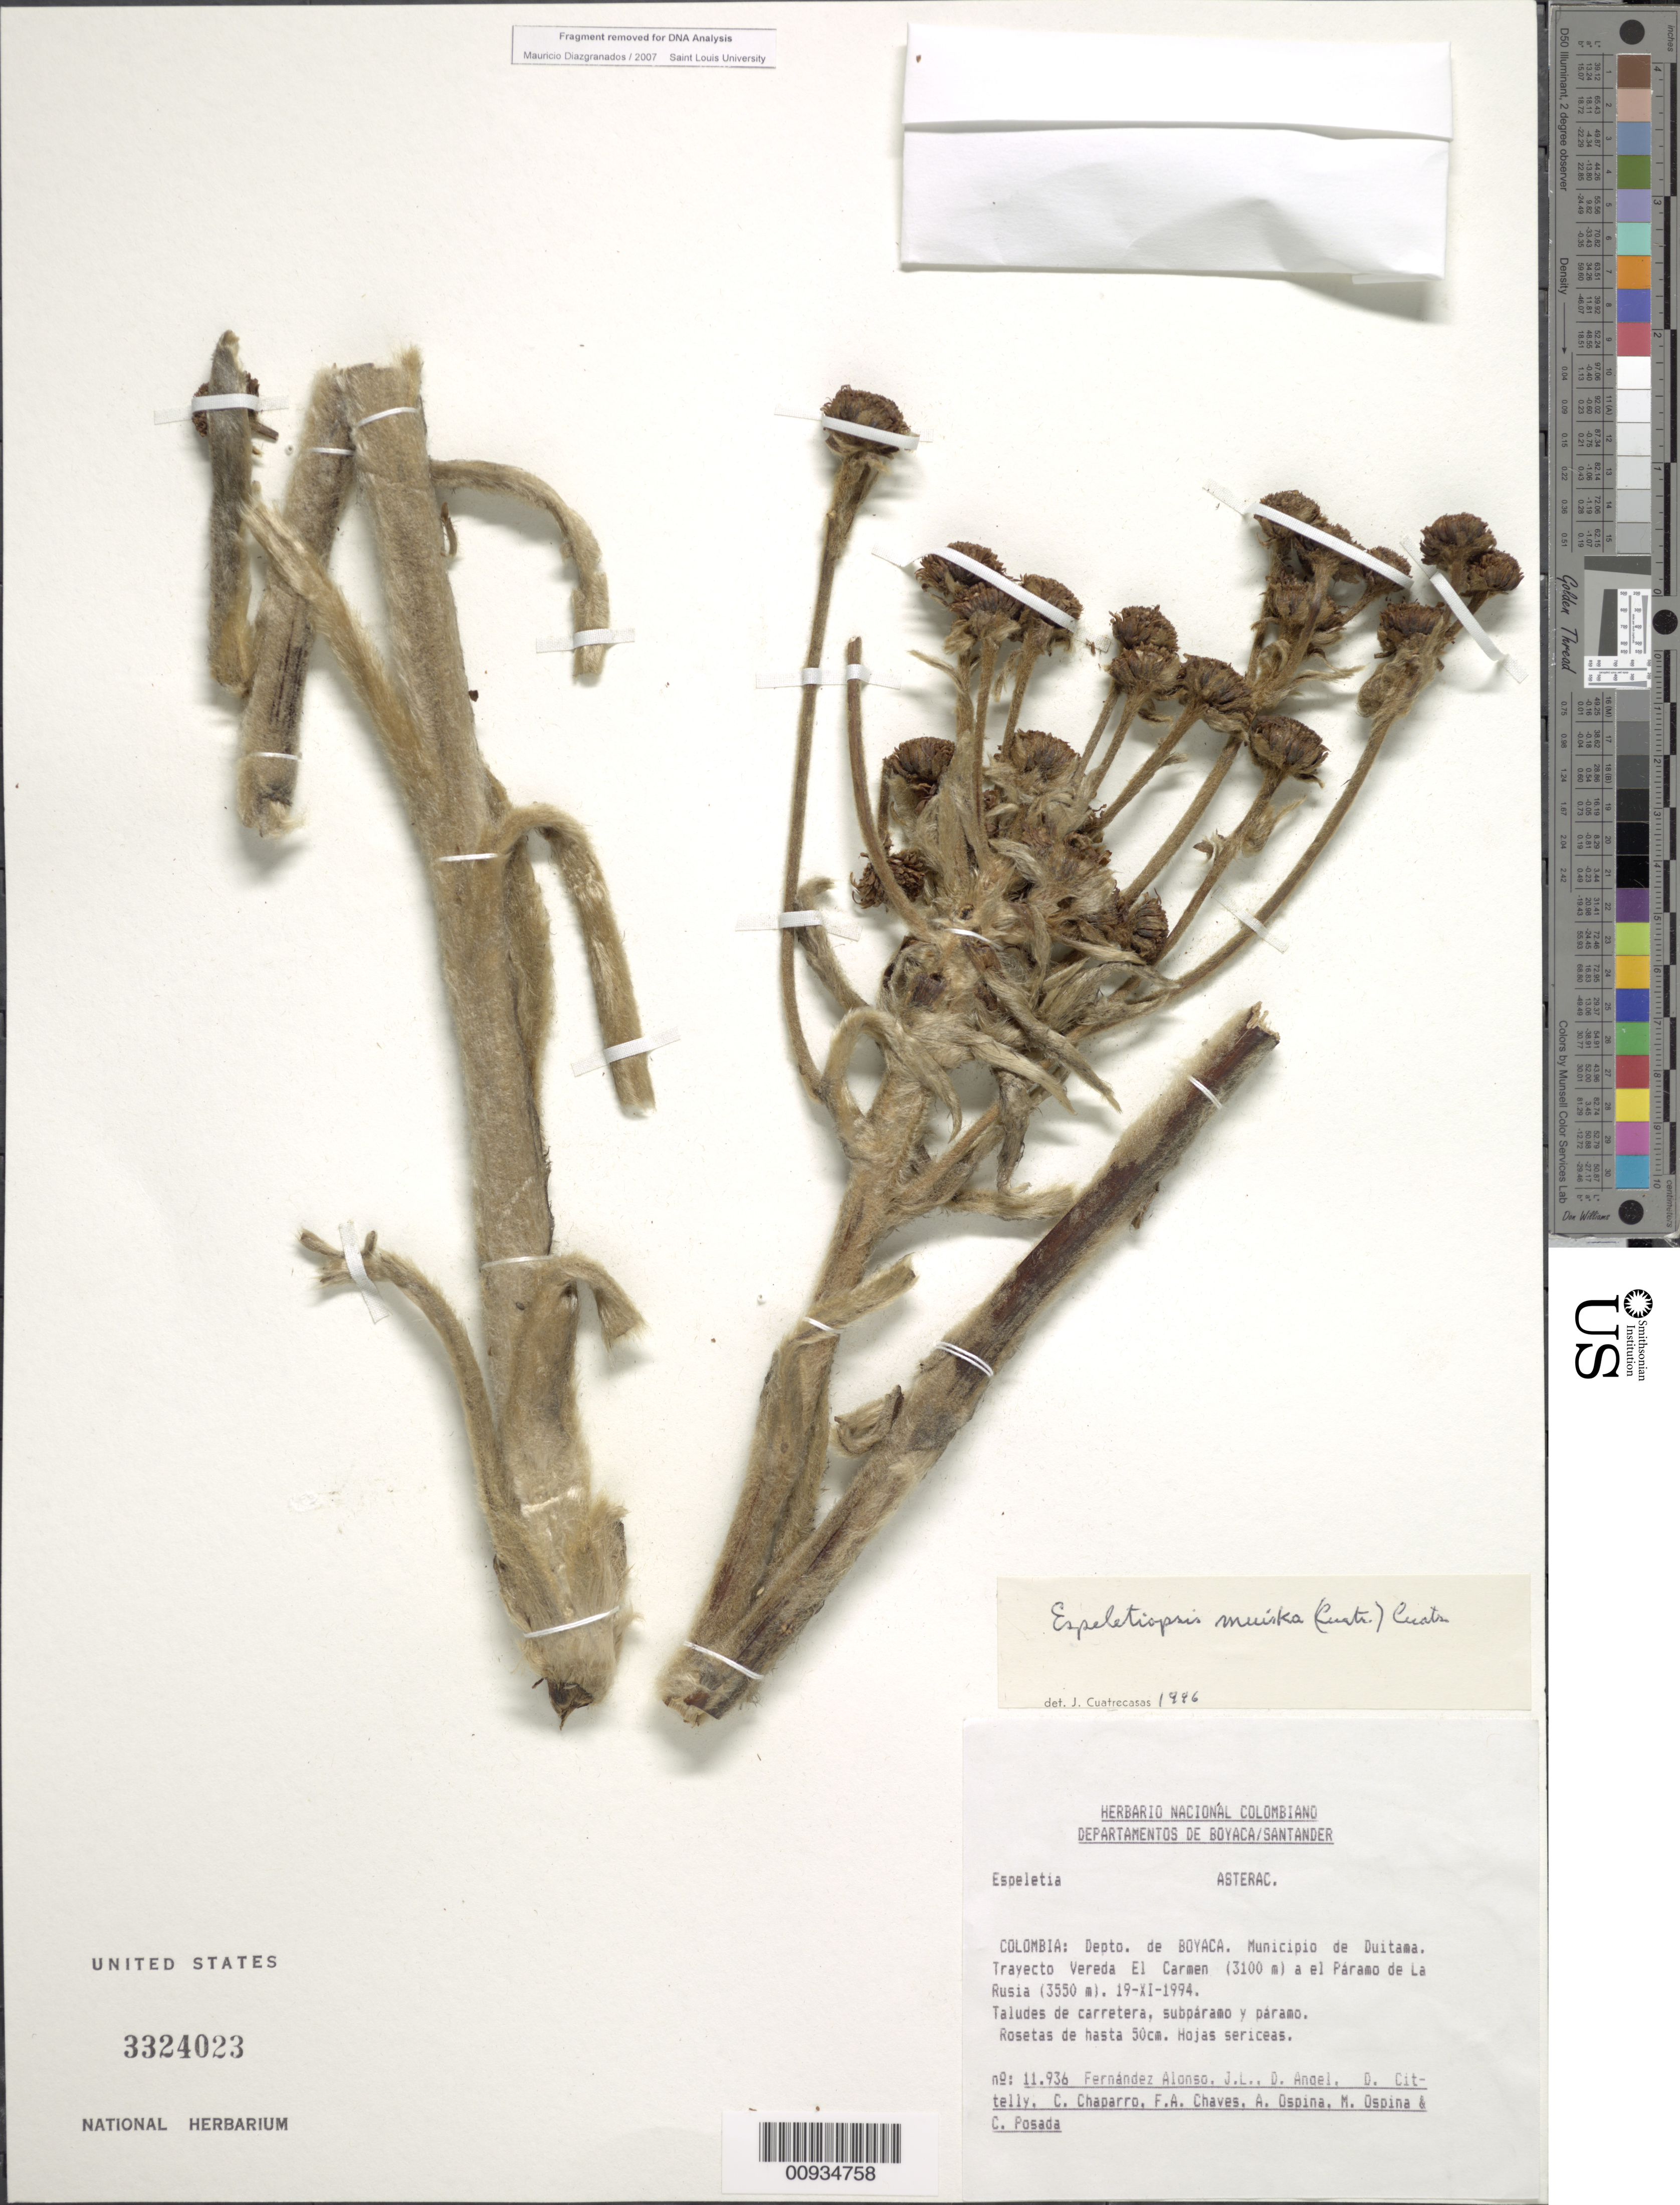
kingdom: Plantae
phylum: Tracheophyta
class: Magnoliopsida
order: Asterales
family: Asteraceae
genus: Espeletiopsis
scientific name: Espeletiopsis muiska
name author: (Cuatrec.) Cuatrec.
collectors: J. L. Fernández-Alonso, D. Angel, D. Cittelly, C. Chaparro & et al.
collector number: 11936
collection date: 1994-11-19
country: Colombia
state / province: Boyacá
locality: Depto de Boyacá. Municipio de Duitama. Trayecto Vereda El Carmen a el Paramo de La Rusia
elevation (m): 3100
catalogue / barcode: US 3324023